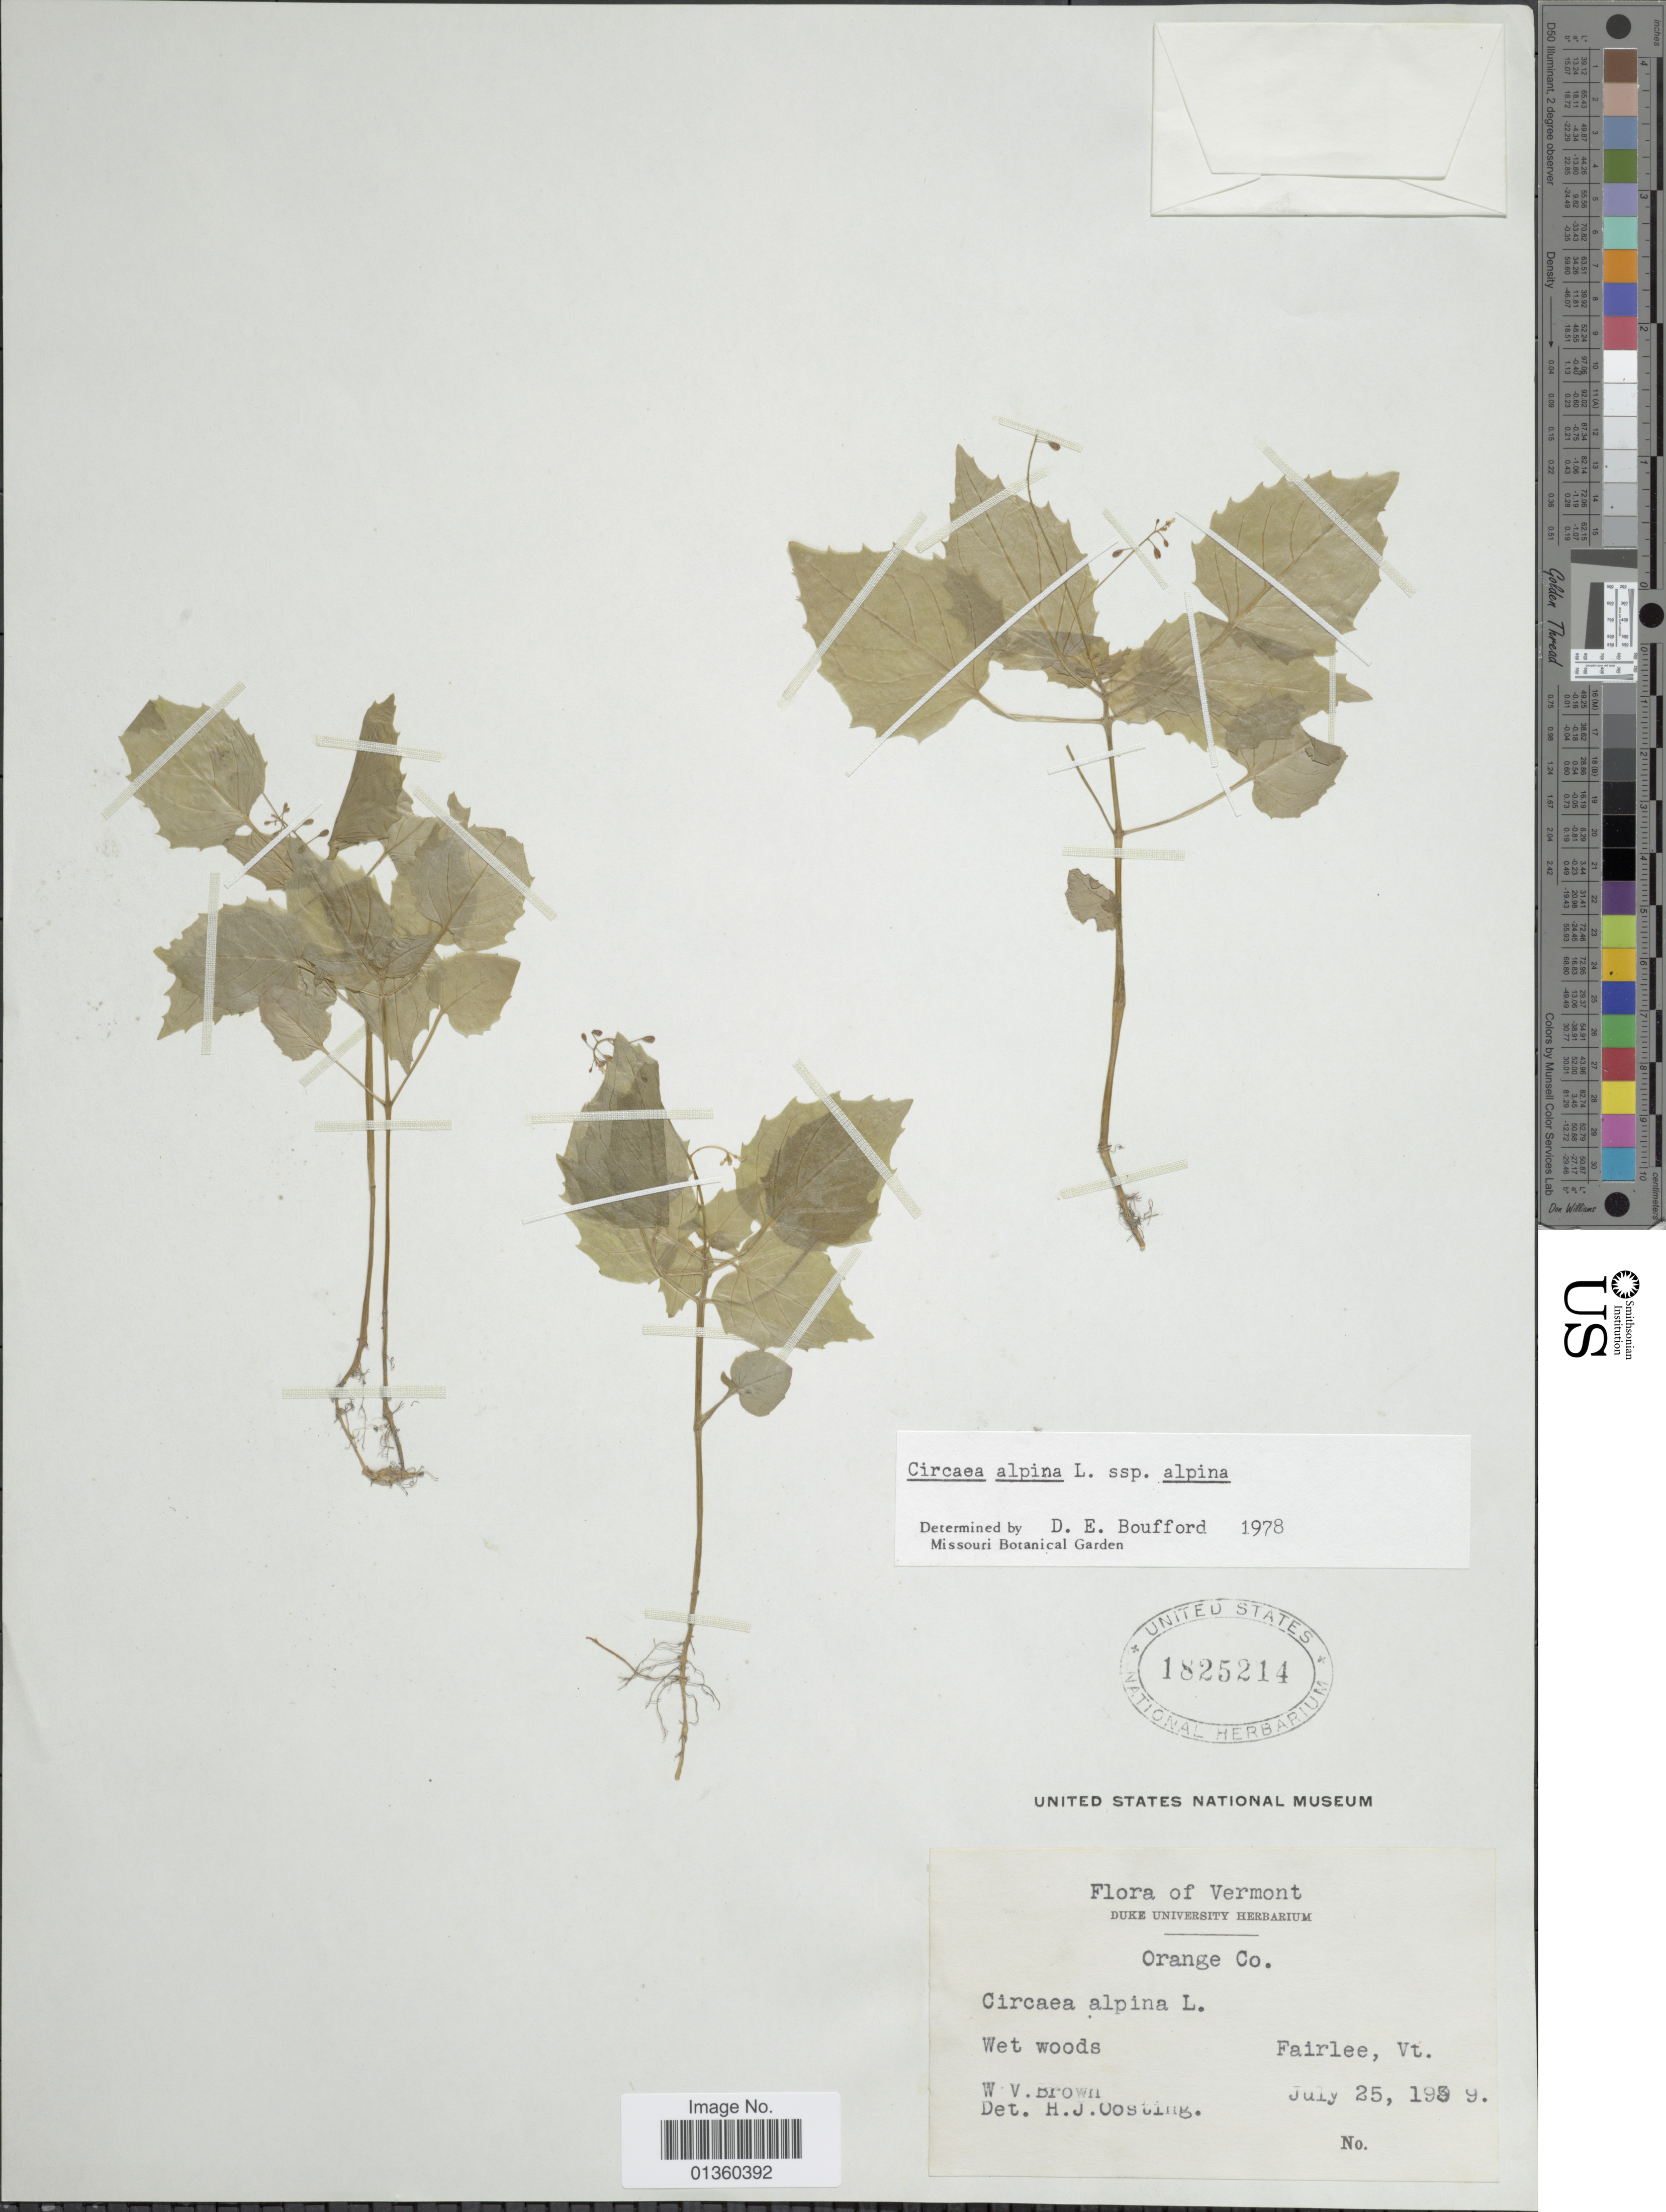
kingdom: Plantae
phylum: Tracheophyta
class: Magnoliopsida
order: Myrtales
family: Onagraceae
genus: Circaea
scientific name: Circaea alpina subsp. alpina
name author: L.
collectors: W. Brown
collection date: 1939-07-25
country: United States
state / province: Vermont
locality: Orange Co. Fairlee, Vt.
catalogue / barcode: US 1825214